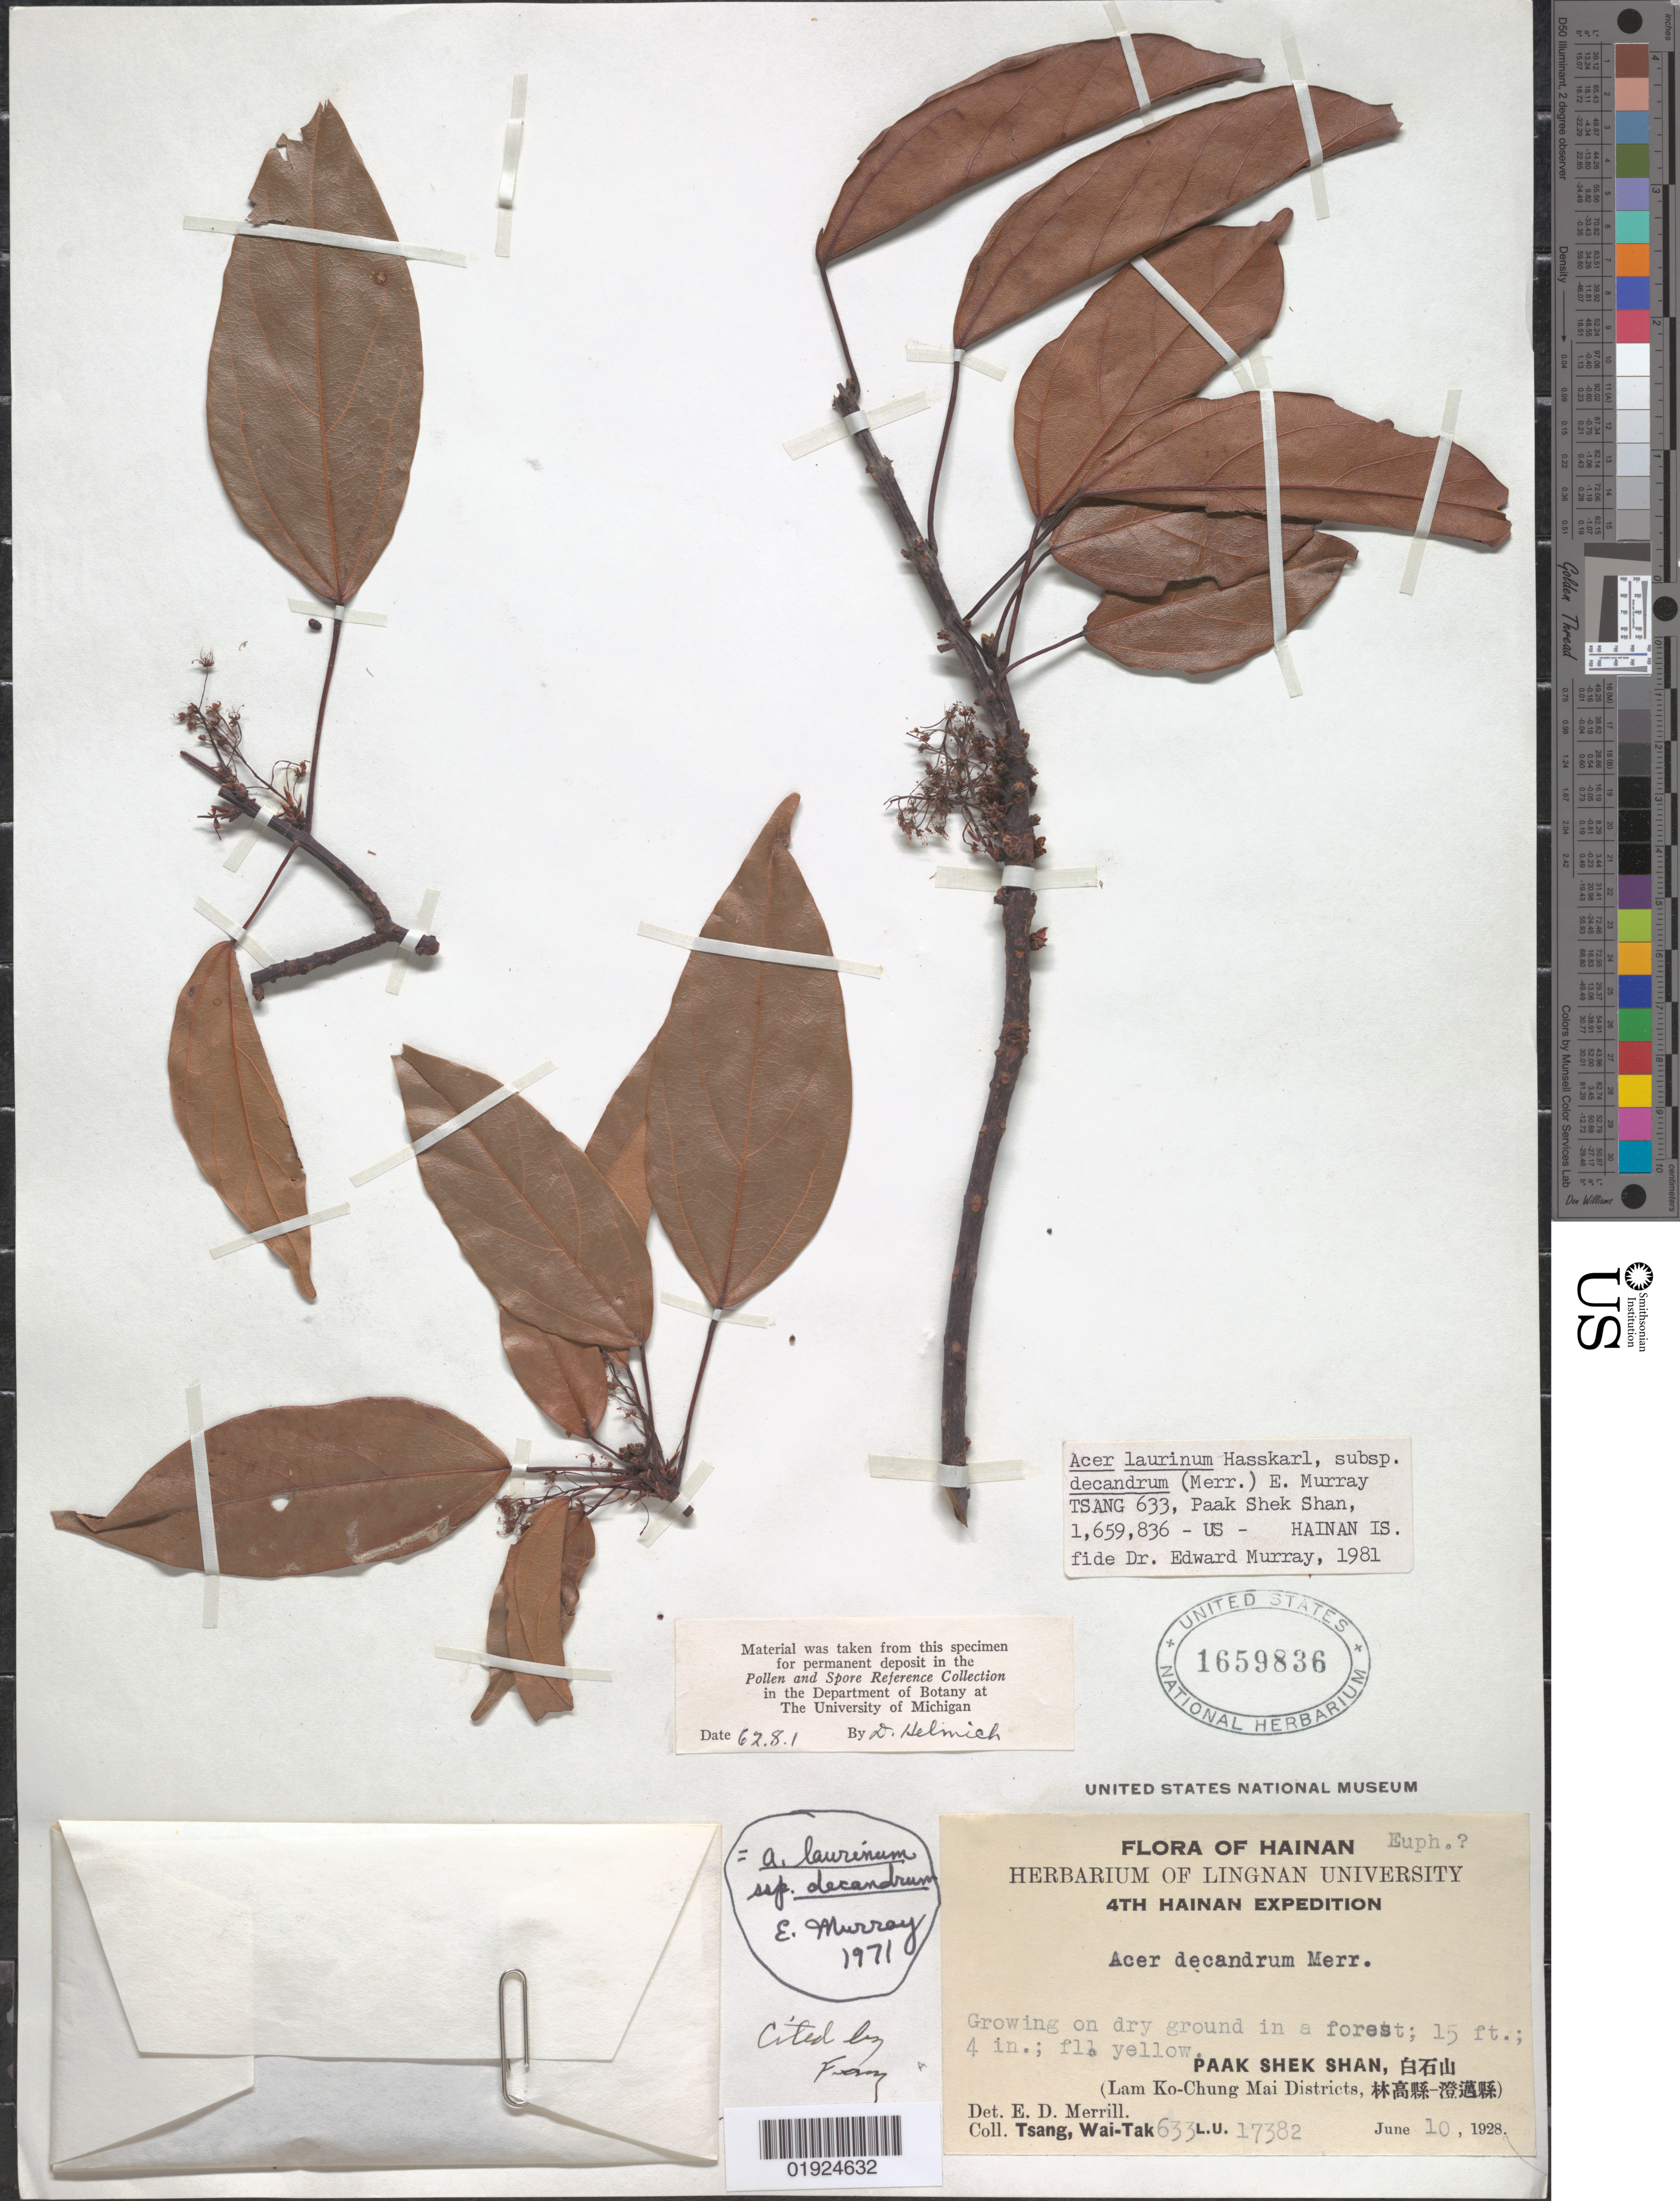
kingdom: Plantae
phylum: Tracheophyta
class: Magnoliopsida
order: Sapindales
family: Sapindaceae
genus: Acer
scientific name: Acer laurinum subsp. decandrum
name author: (Merr.) A.E. Murray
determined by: Murray, Edward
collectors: W. T. Tsang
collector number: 633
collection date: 1928-06-10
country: China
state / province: Hainan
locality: Paak Shek Shan (Lam Ko-Chung Mai Districts)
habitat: Growing on dry ground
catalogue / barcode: US 1659836